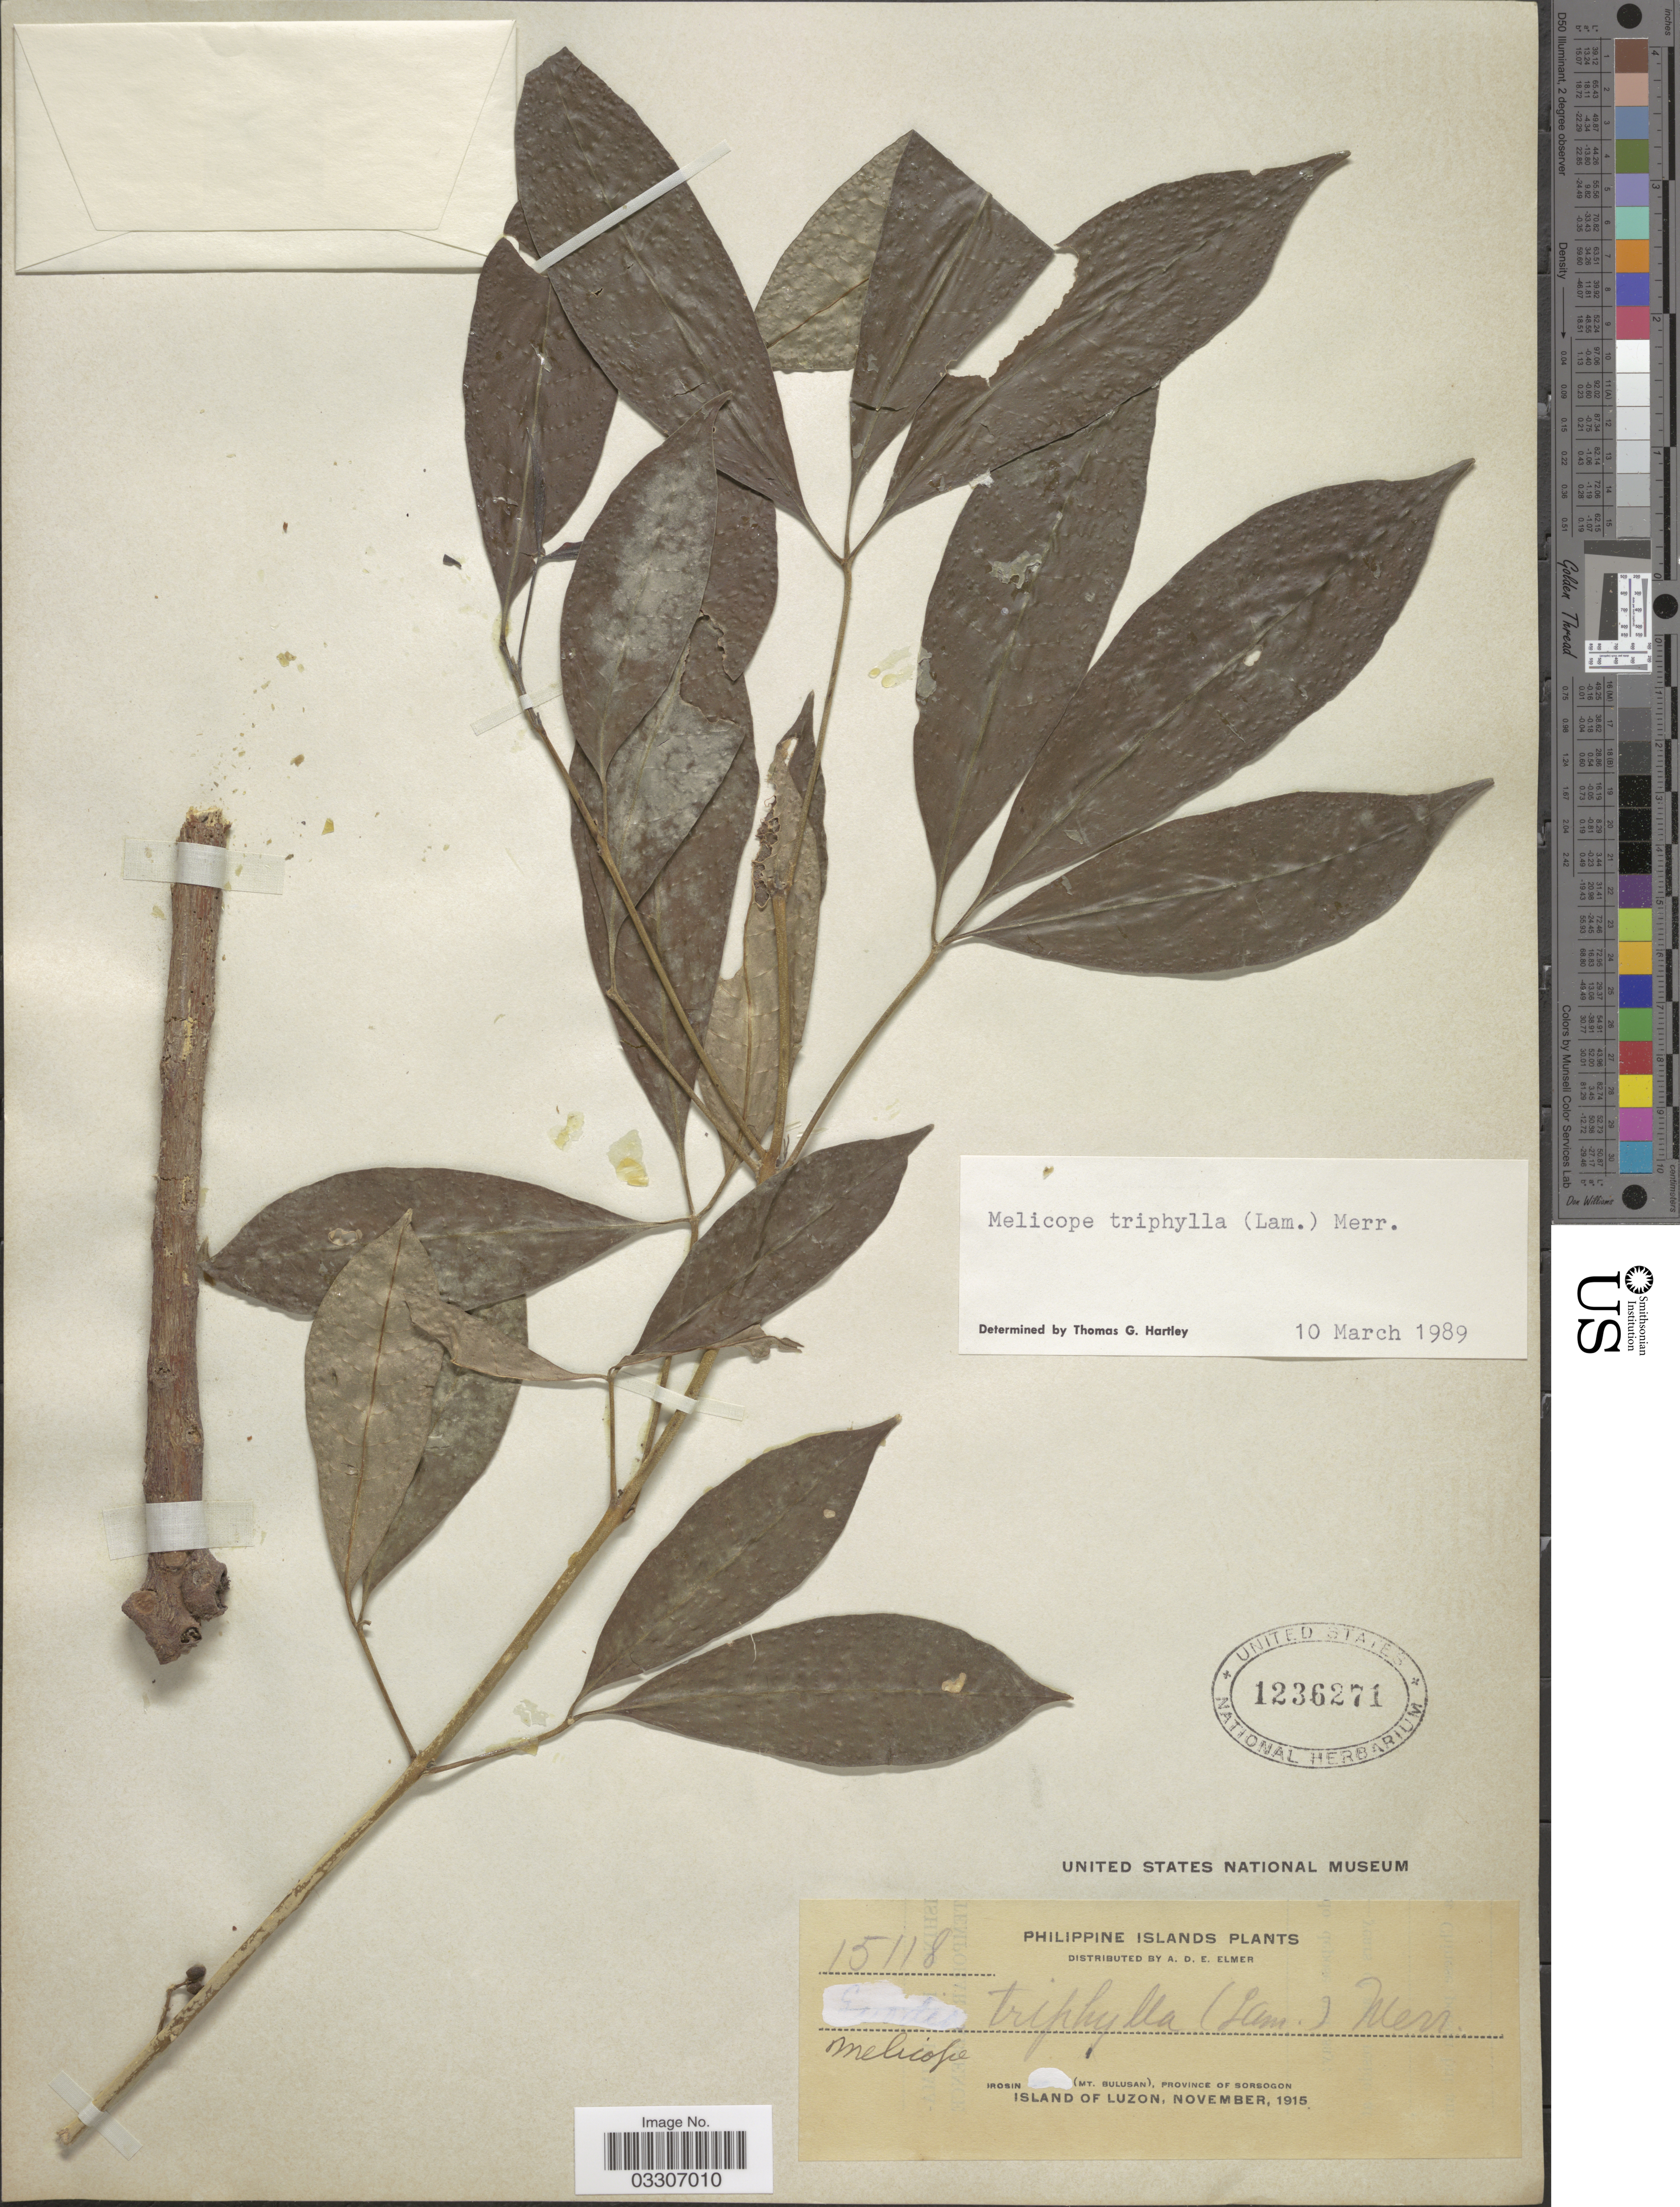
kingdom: Plantae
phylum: Tracheophyta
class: Magnoliopsida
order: Sapindales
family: Rutaceae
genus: Melicope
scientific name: Melicope triphylla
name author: (Lam.) Merr.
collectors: A. D. E. Elmer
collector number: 15118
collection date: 1915-11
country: Philippines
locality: Irosin (Mt. Bulusan), Province of Sorsogon, Island of Luzon.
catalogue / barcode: US 1236271